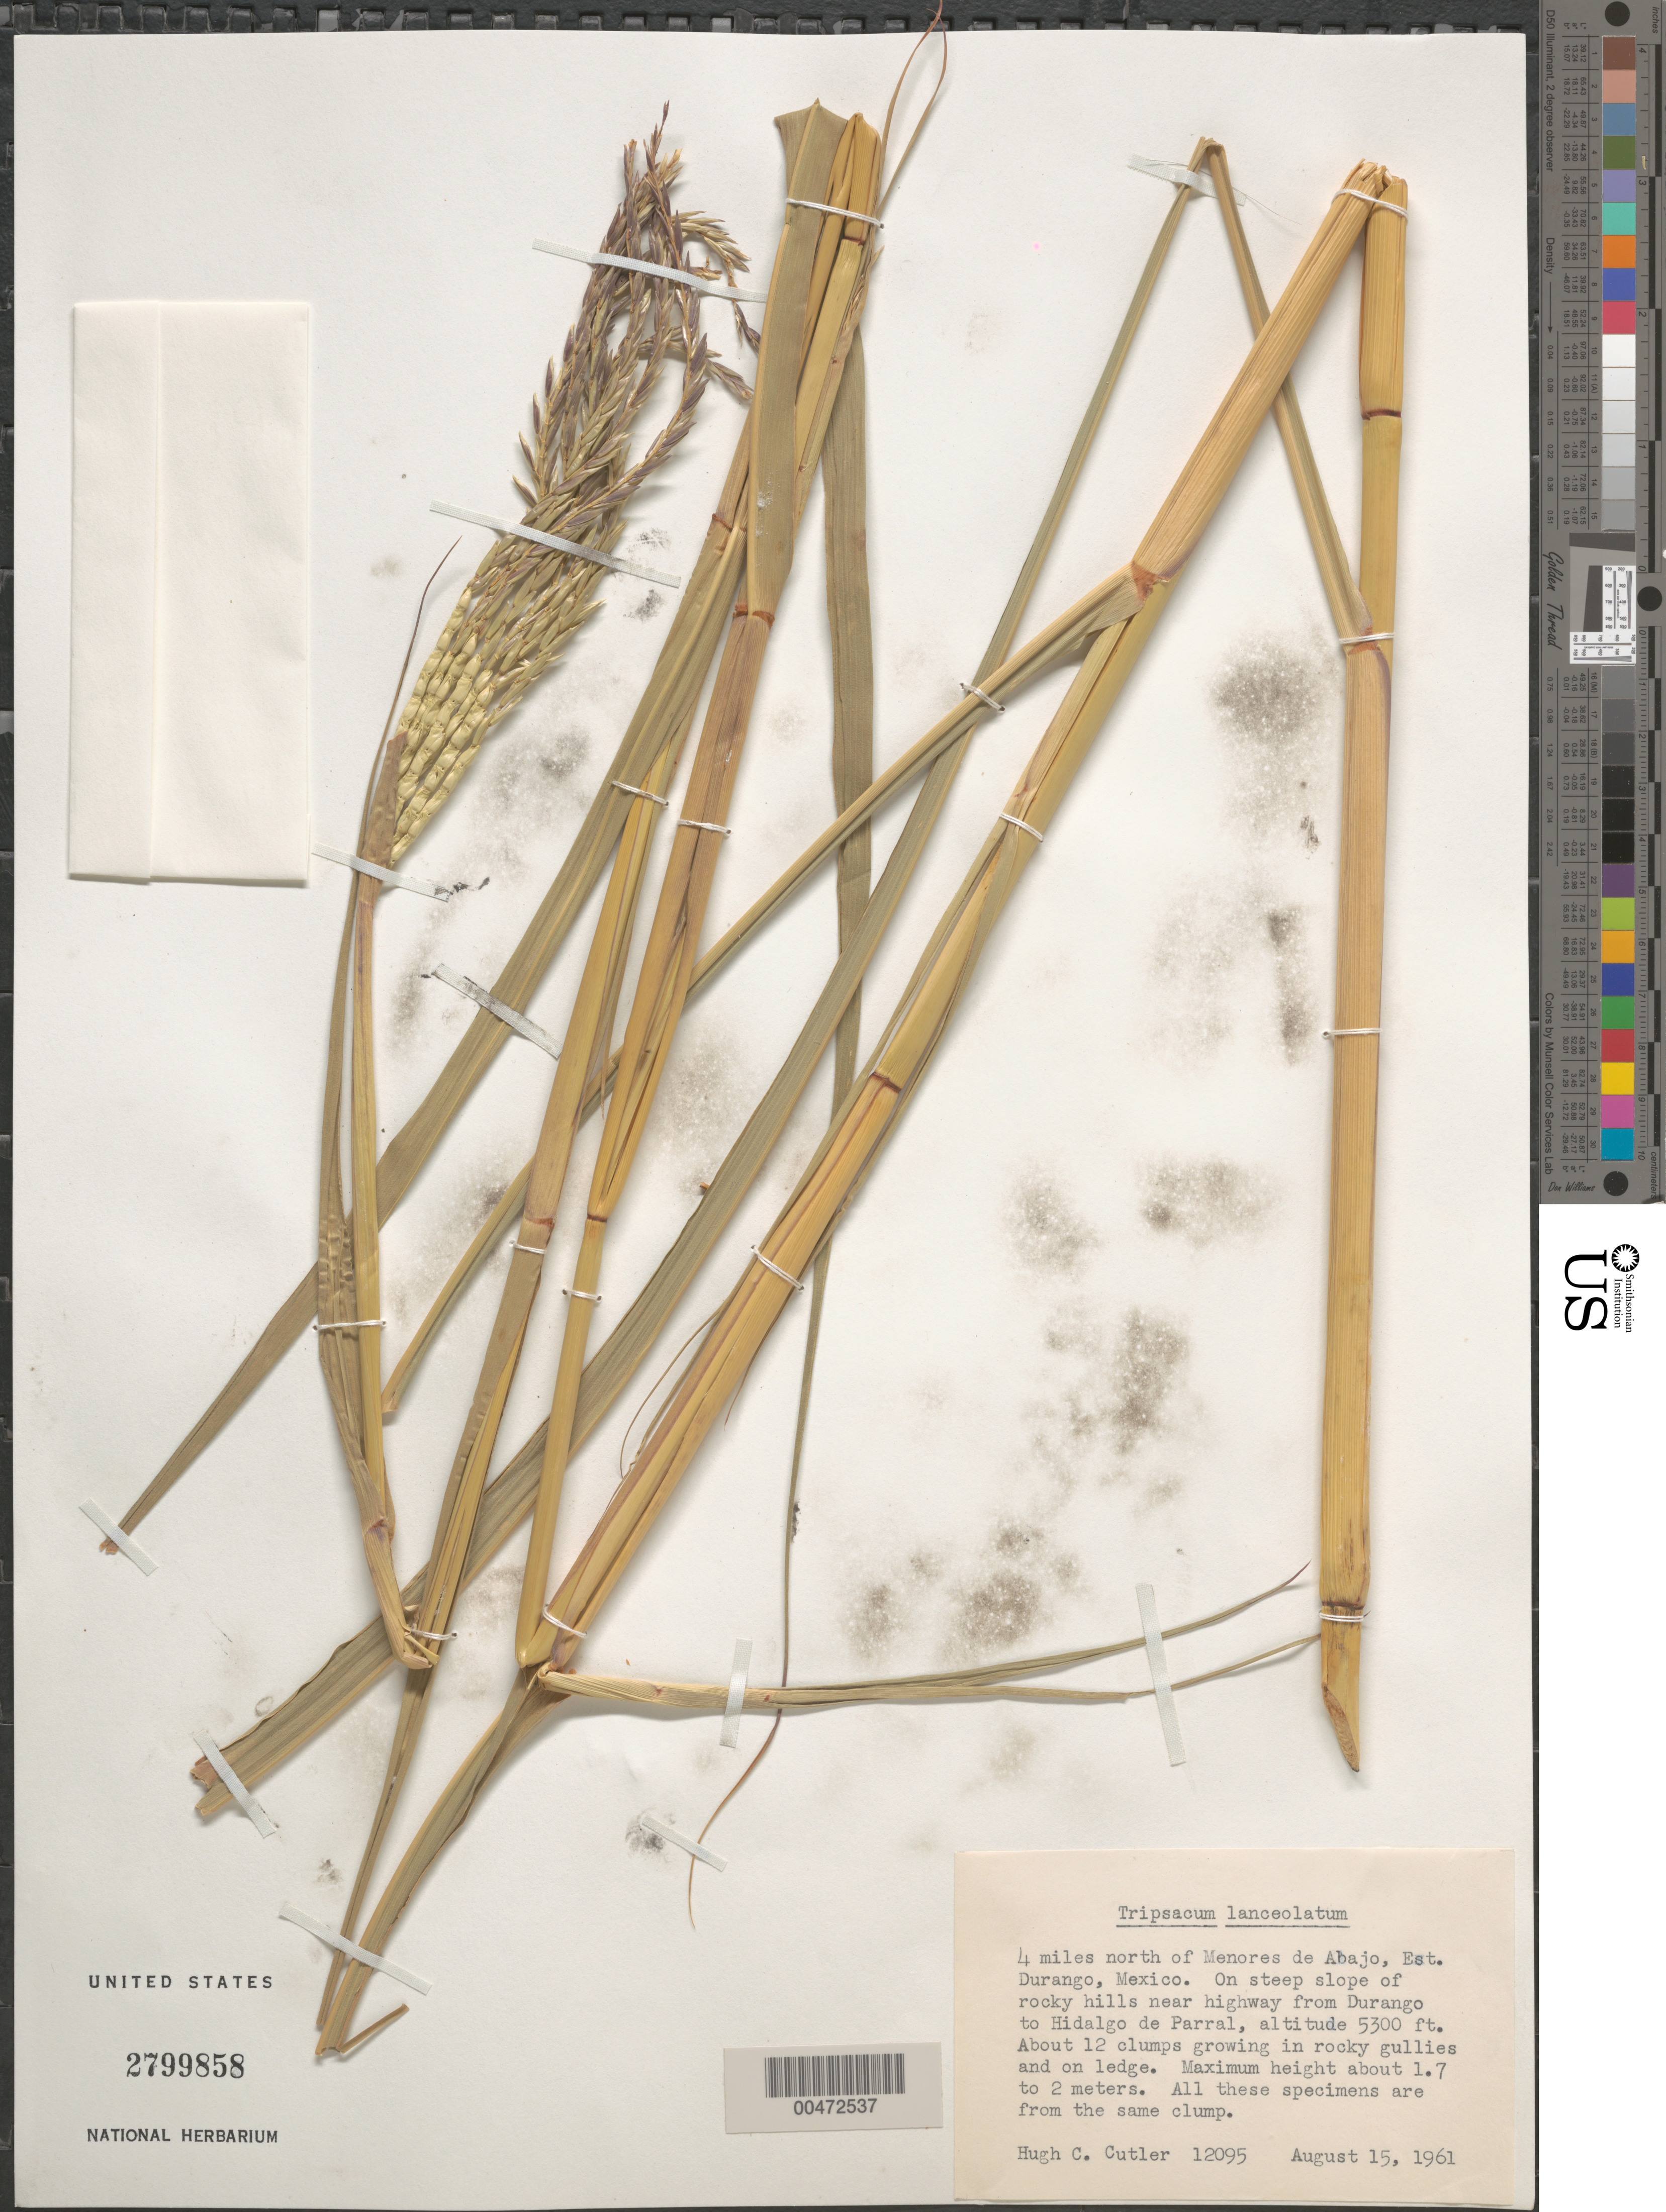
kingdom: Plantae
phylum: Tracheophyta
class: Liliopsida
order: Poales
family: Poaceae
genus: Tripsacum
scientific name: Tripsacum lanceolatum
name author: Rupr. ex E. Fourn.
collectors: H. C. Cutler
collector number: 12095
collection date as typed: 15 Aug 1961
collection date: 1961-08-15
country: Mexico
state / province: Durango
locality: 4 mi N of Menores de Abajo, near hwy from Durango to Hidalgo de Parral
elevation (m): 1615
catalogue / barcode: US 2799858